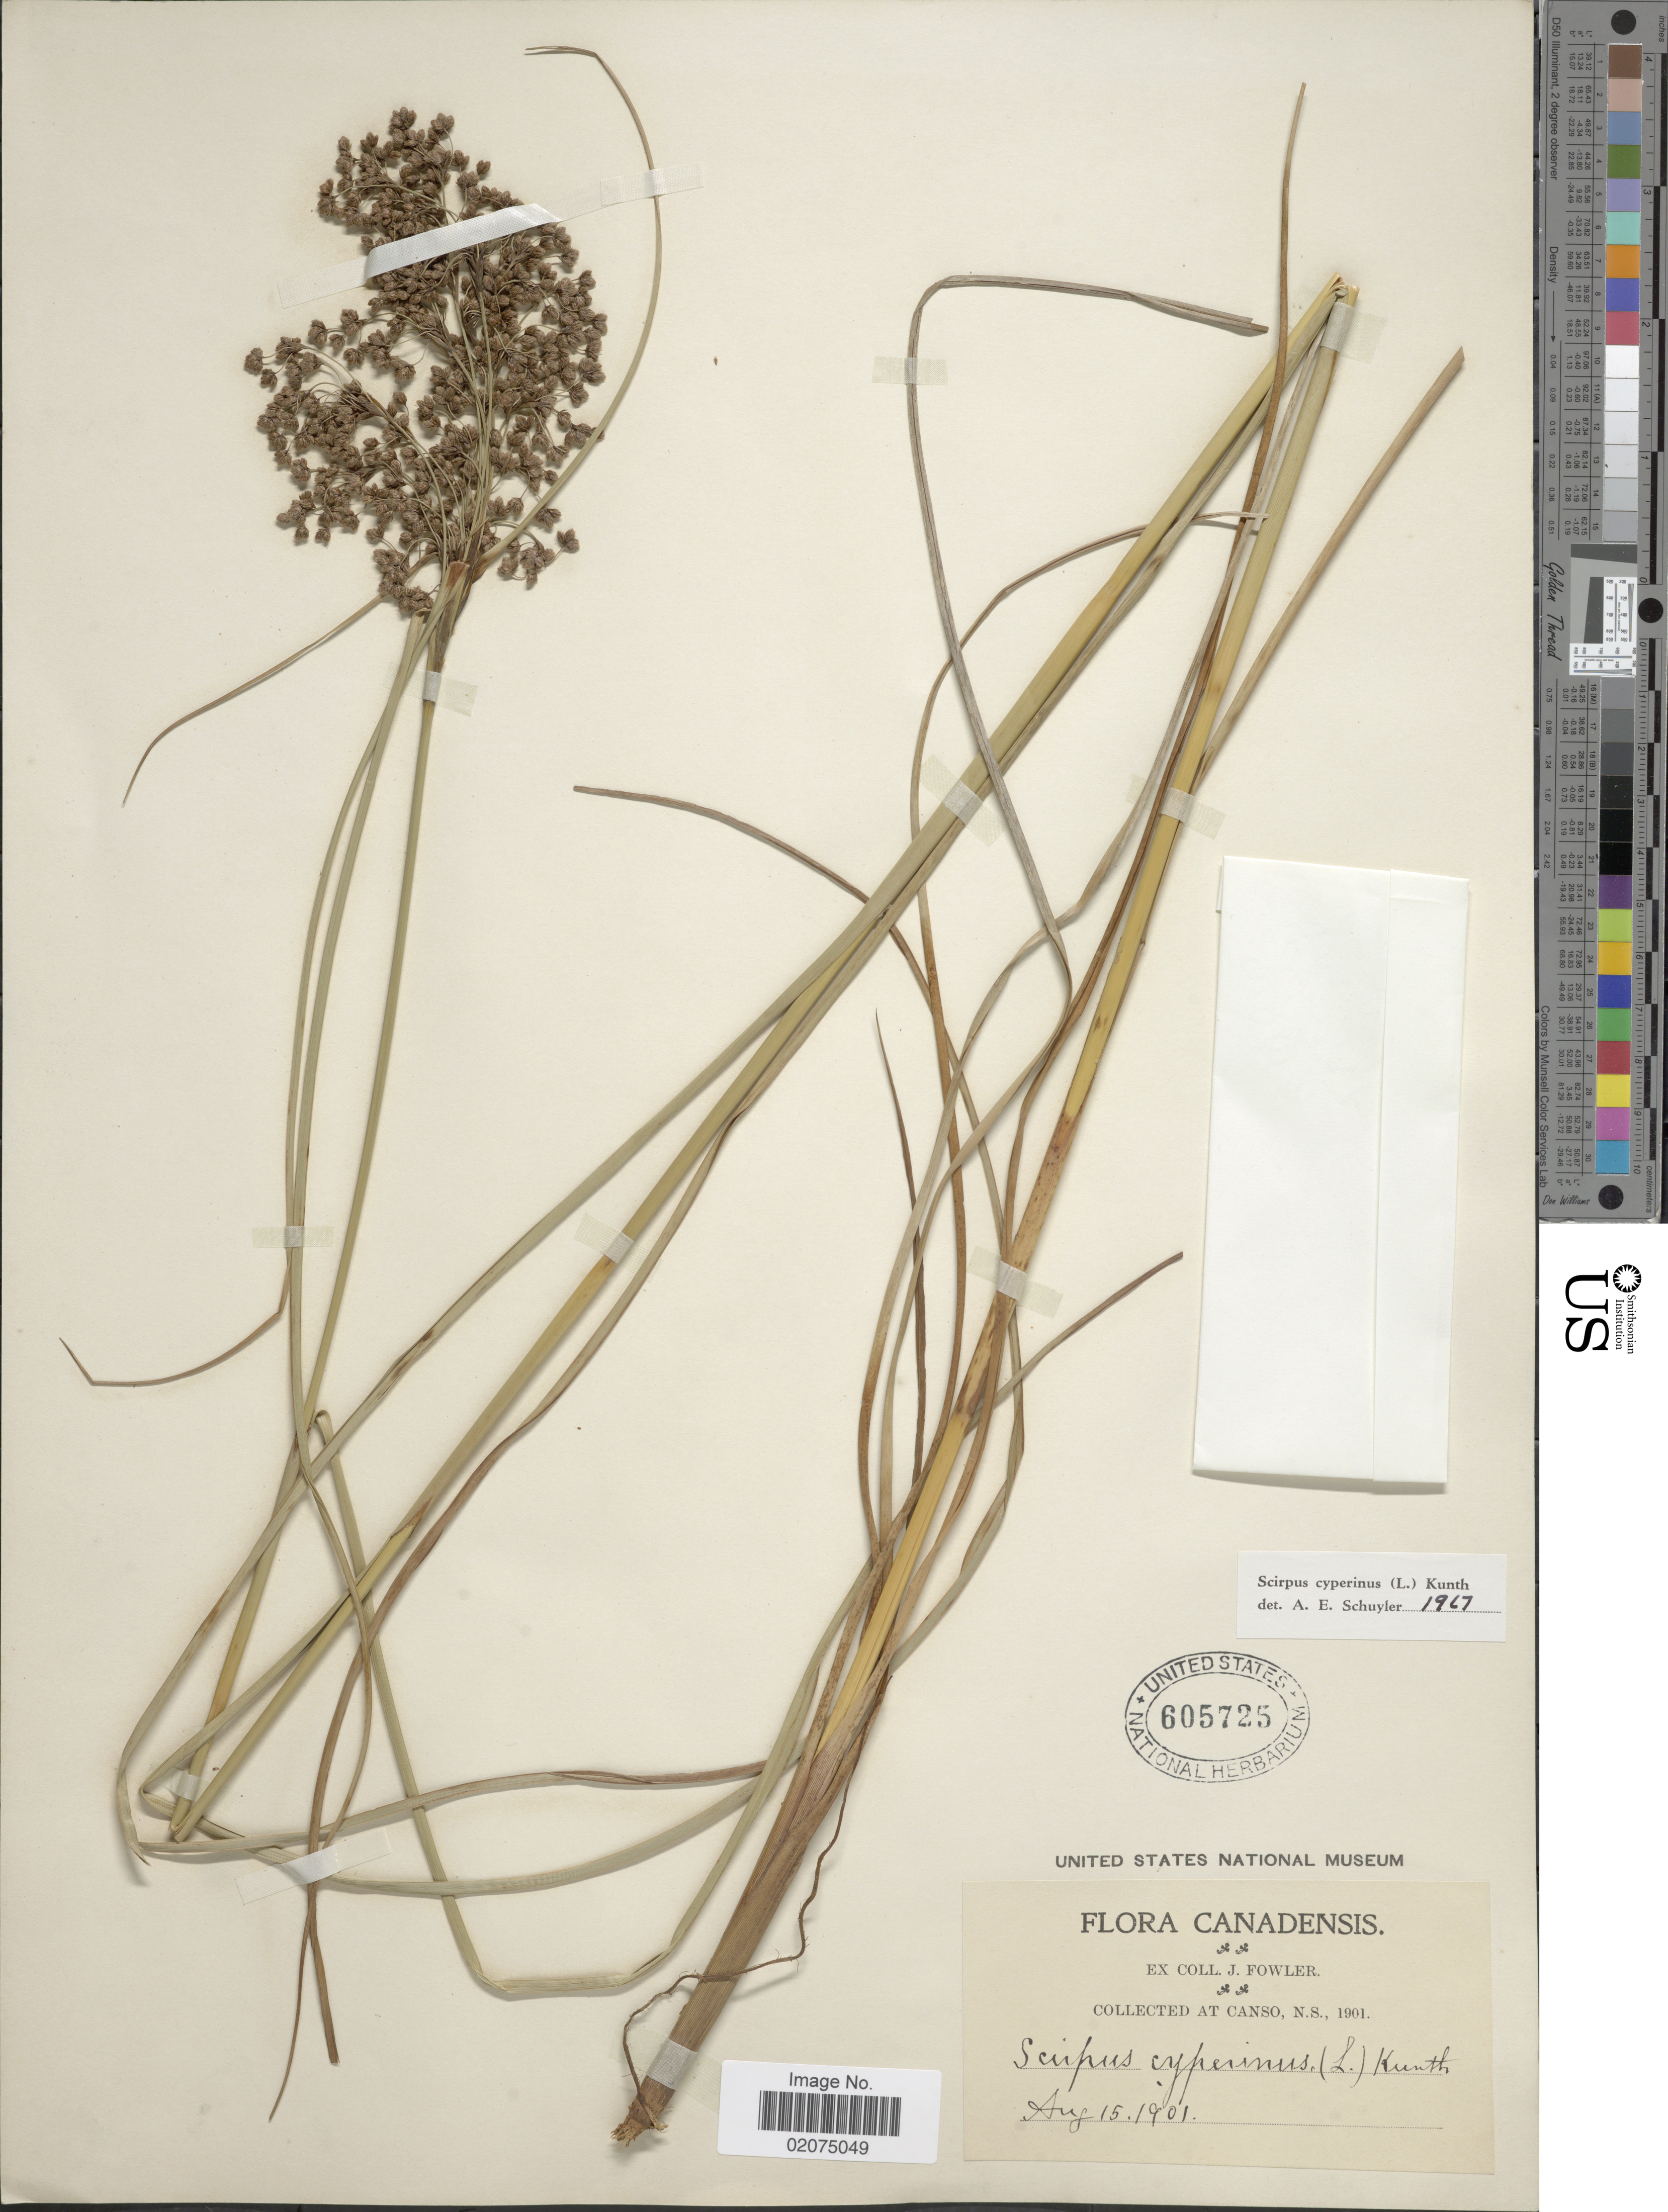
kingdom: Plantae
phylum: Tracheophyta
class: Liliopsida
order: Poales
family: Cyperaceae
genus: Scirpus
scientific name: Scirpus cyperinus (L.) Kunth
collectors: J. P. Fowler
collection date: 1901-08-15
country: Canada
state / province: Nova Scotia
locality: Canso, N.S.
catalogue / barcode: US 605725